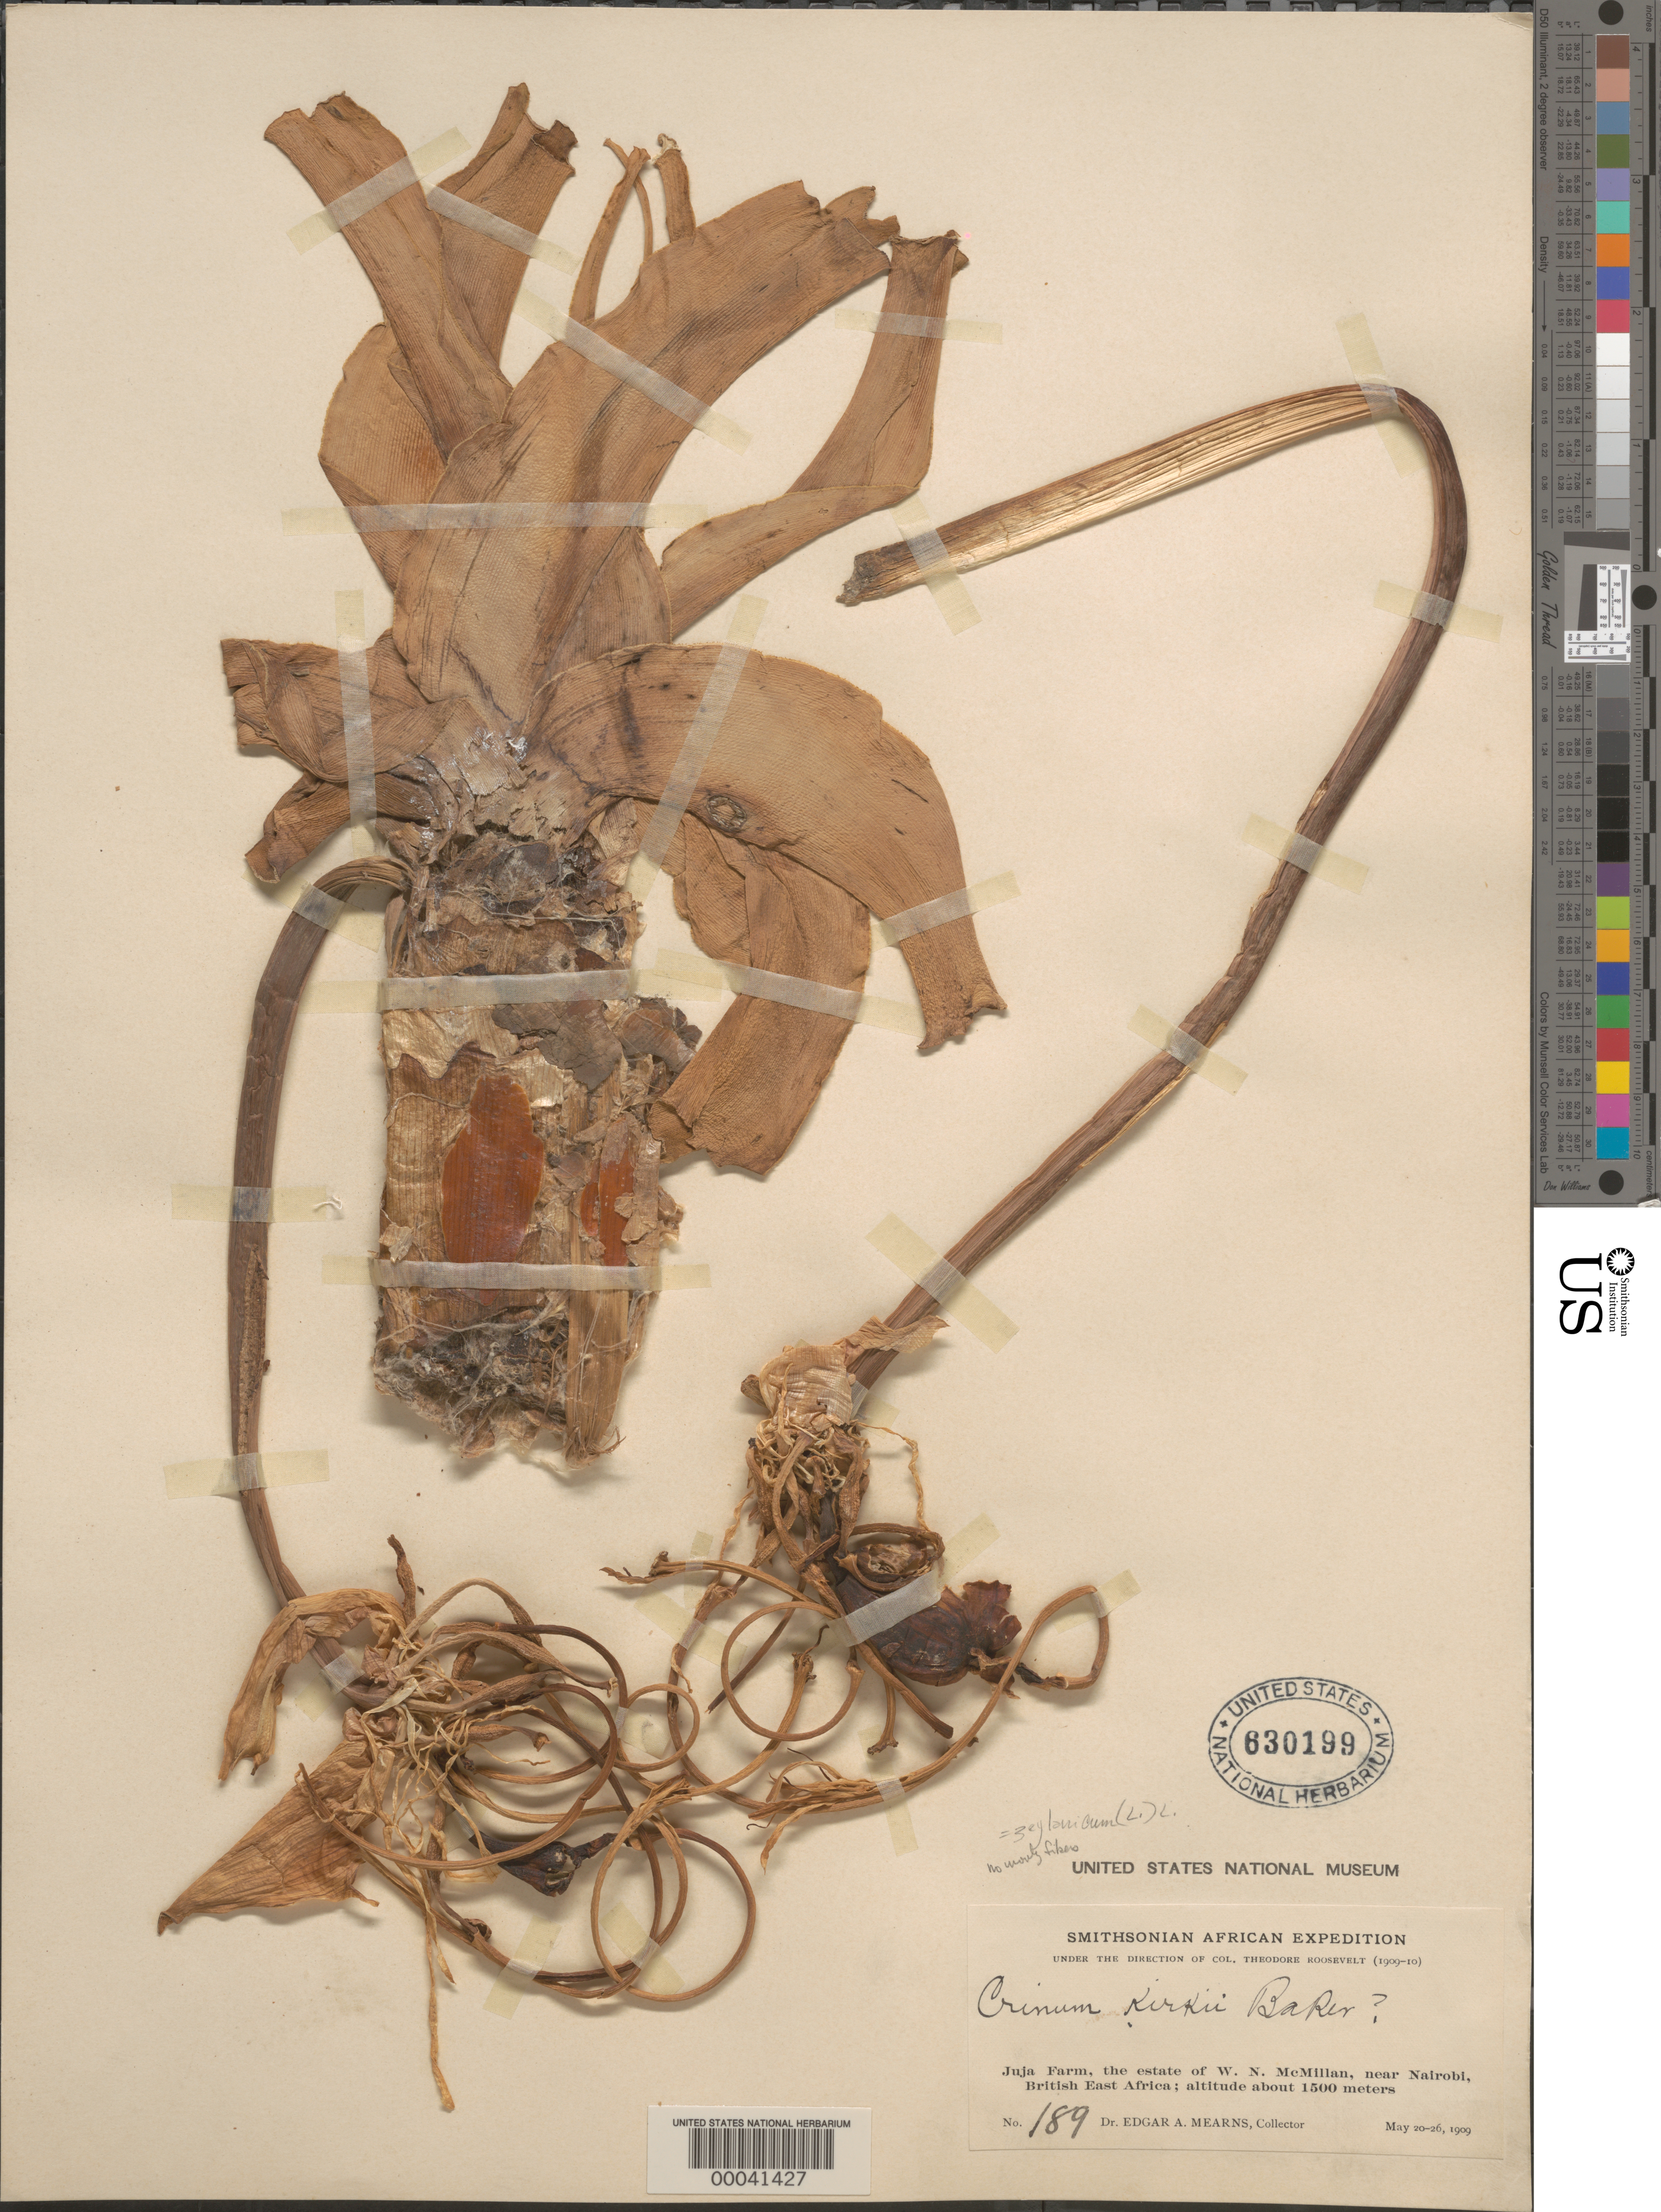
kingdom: Plantae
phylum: Tracheophyta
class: Liliopsida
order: Asparagales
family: Amaryllidaceae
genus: Crinum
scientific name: Crinum zeylanicum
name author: (L.) L.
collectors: E. A. Mearns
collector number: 189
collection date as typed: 20 May 1909 to 26 May 1909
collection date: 1909-05-20/1909-05-26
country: Kenya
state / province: Nairobi Area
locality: Juga farm, the estate of w.n. macmillan, near nairobi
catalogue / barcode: US 630199